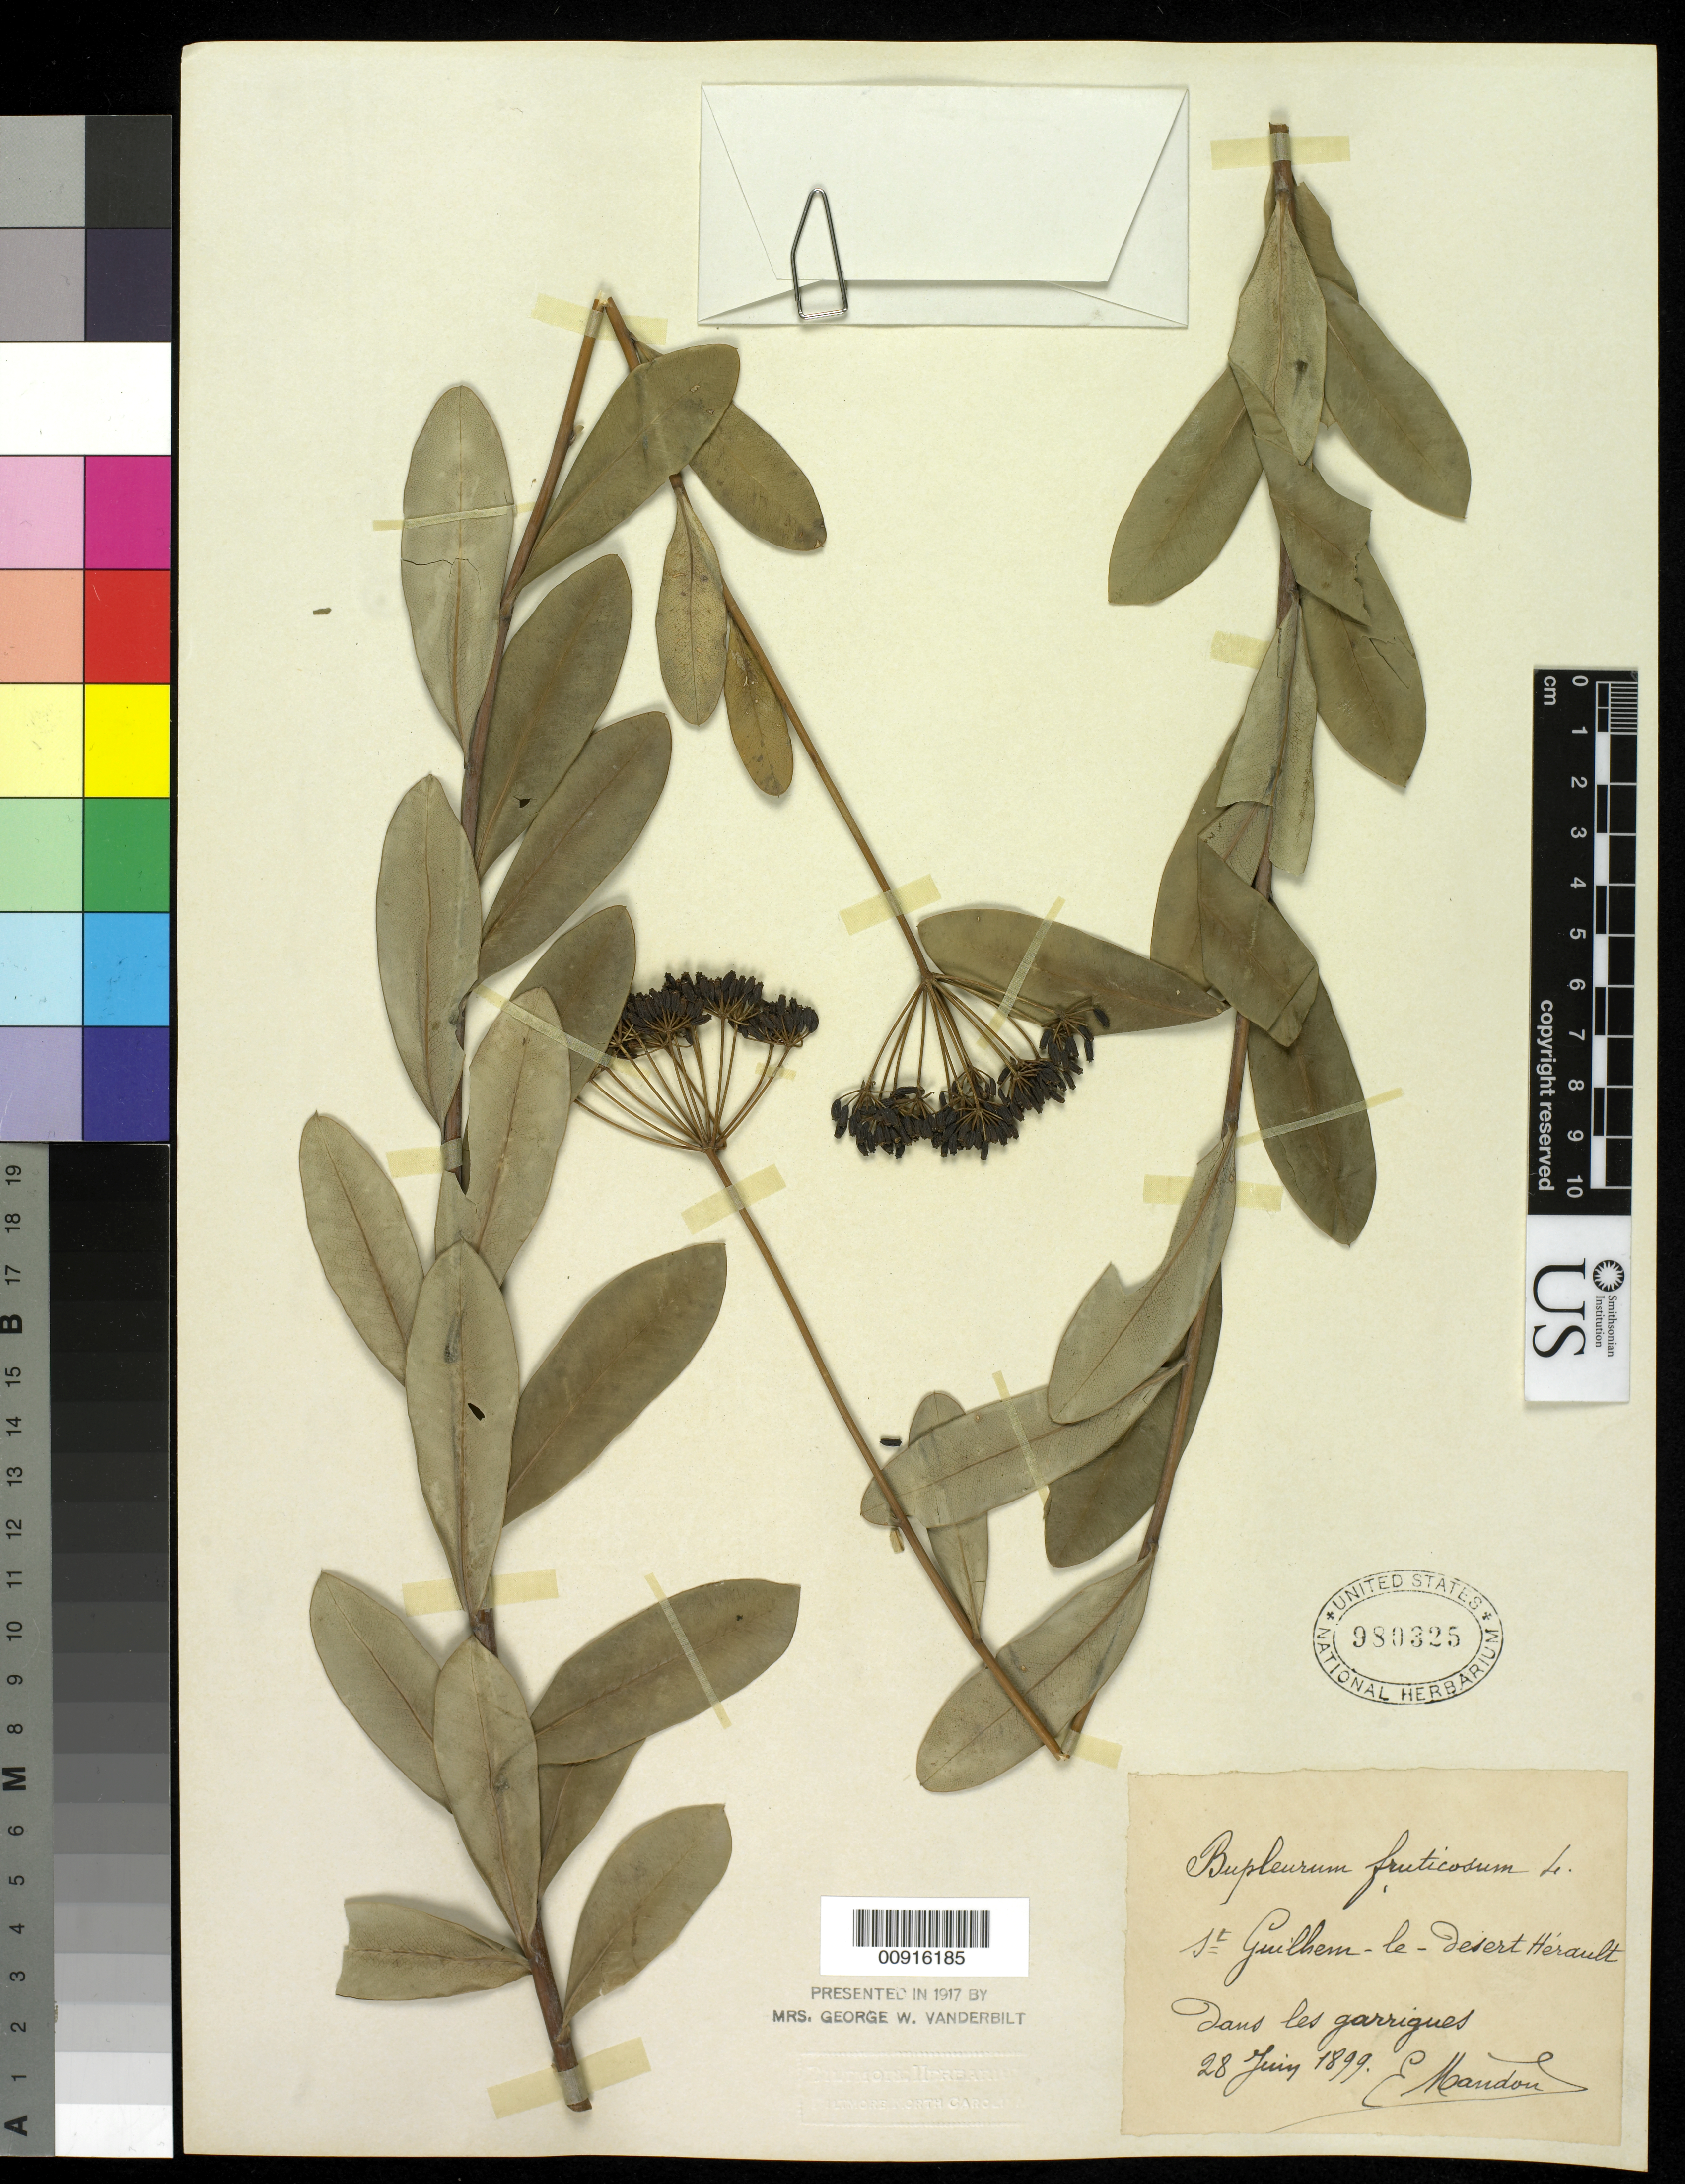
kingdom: Plantae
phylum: Tracheophyta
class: Magnoliopsida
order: Apiales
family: Apiaceae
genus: Bupleurum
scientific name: Bupleurum fruticosum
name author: L.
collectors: E. Mandon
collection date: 1899-06-28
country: France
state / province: Occitanie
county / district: Hérault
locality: St Guilhem - le- Desert: Dans les garrigues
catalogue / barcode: US 980325